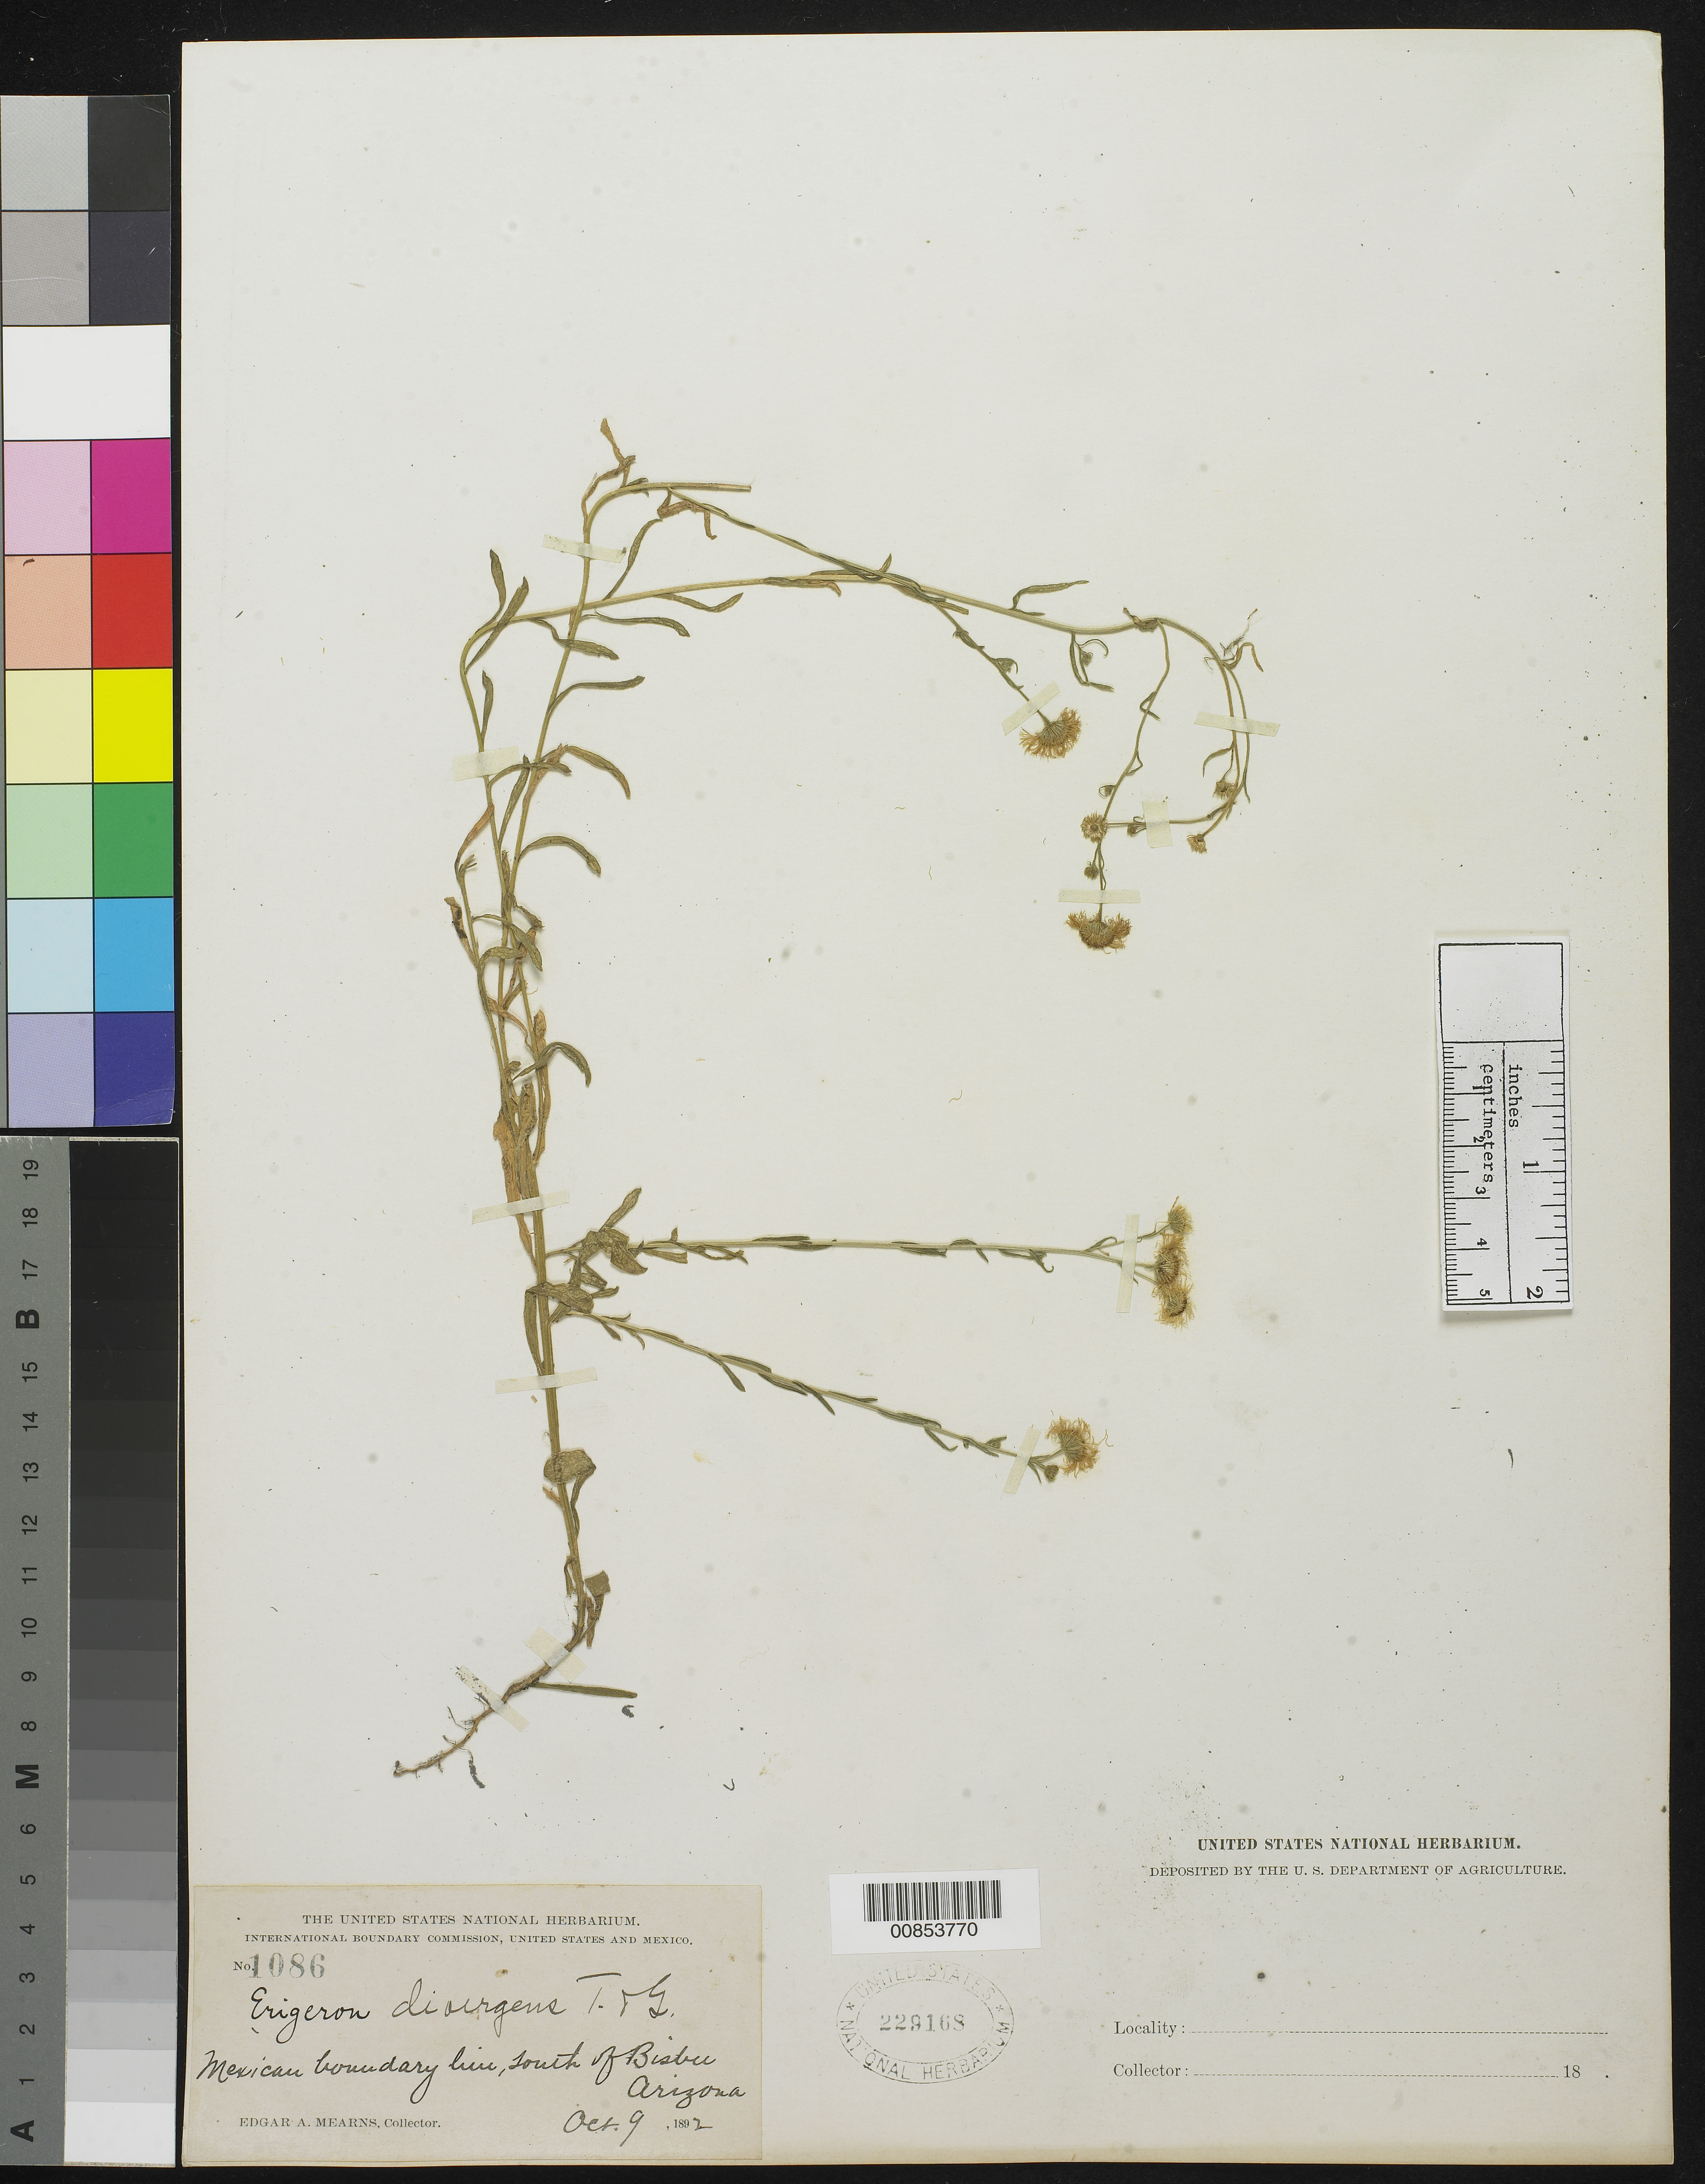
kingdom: Plantae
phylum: Tracheophyta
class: Magnoliopsida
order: Asterales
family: Asteraceae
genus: Erigeron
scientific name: Erigeron divergens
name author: Torr. & A. Gray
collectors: E. A. Mearns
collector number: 1086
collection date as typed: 09 Oct 1892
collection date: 1892-10-09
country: United States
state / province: Arizona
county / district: Cochise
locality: Mexican Boundary Line, S of Bisbee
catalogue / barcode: US 229168